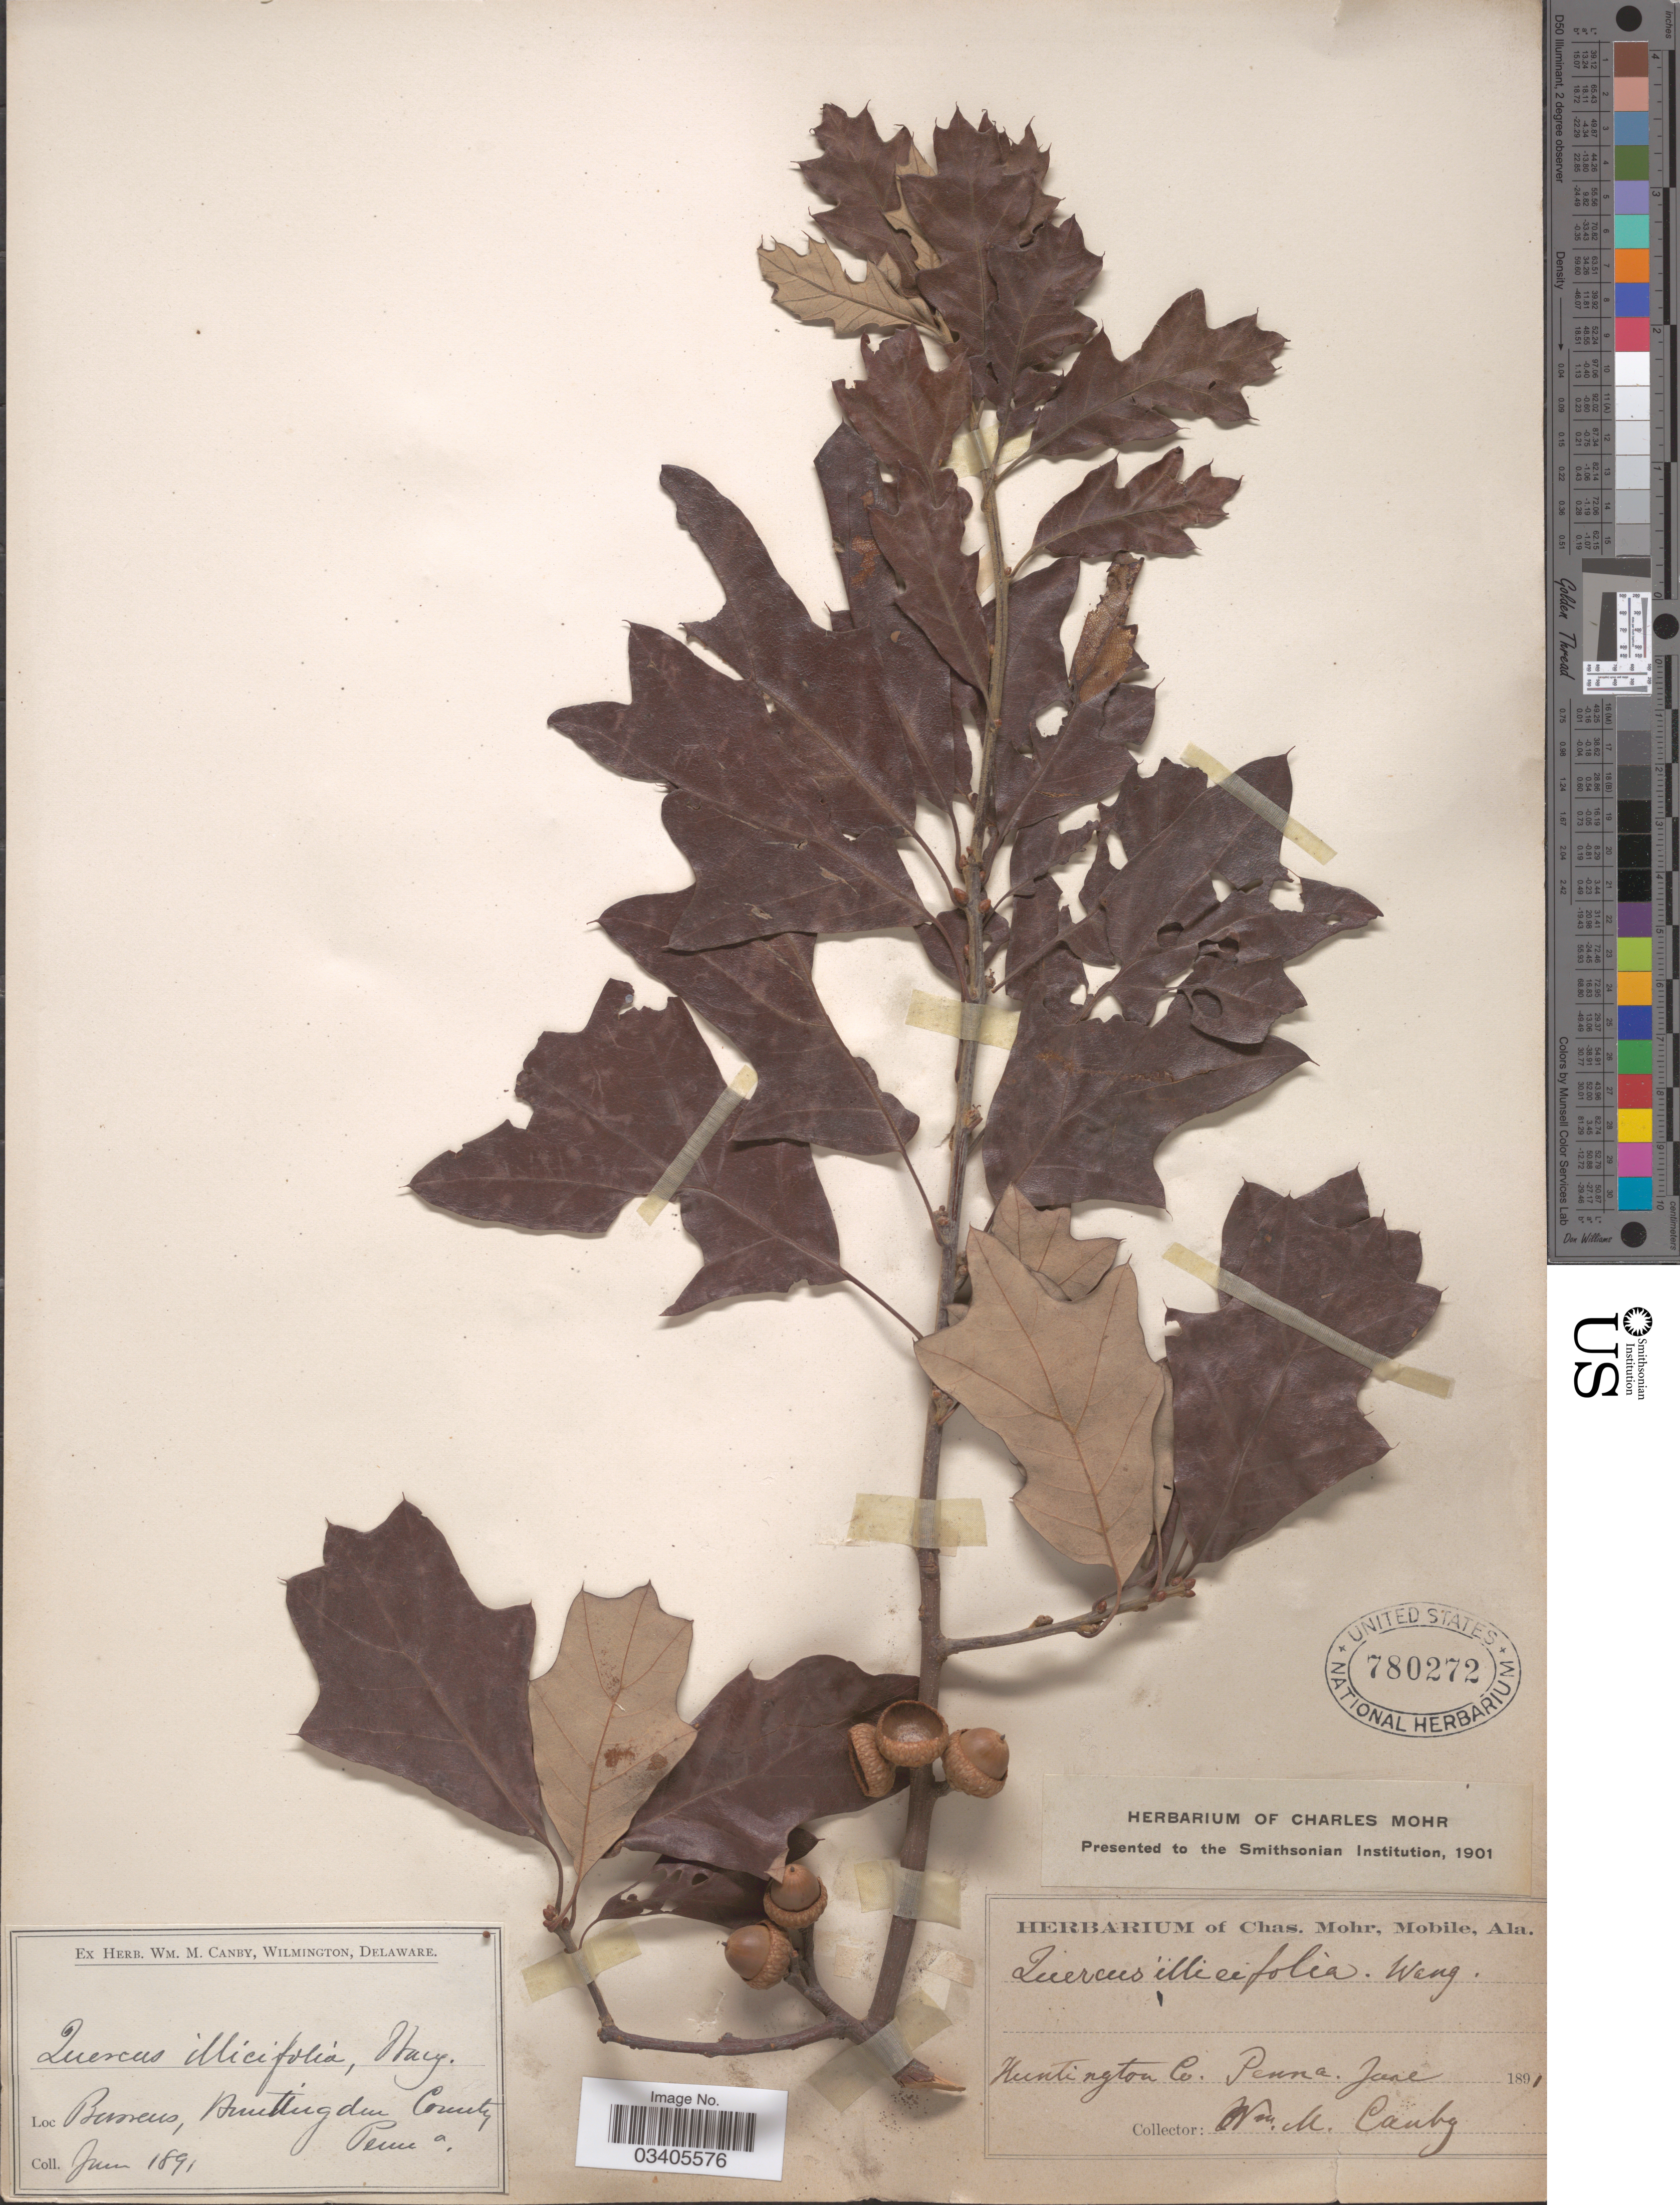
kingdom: Plantae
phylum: Tracheophyta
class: Magnoliopsida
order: Fagales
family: Fagaceae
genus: Quercus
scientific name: Quercus ilicifolia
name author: Wangenh.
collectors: W. M. Canby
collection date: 1891-06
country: United States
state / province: Pennsylvania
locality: Huntington County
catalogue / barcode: US 780272